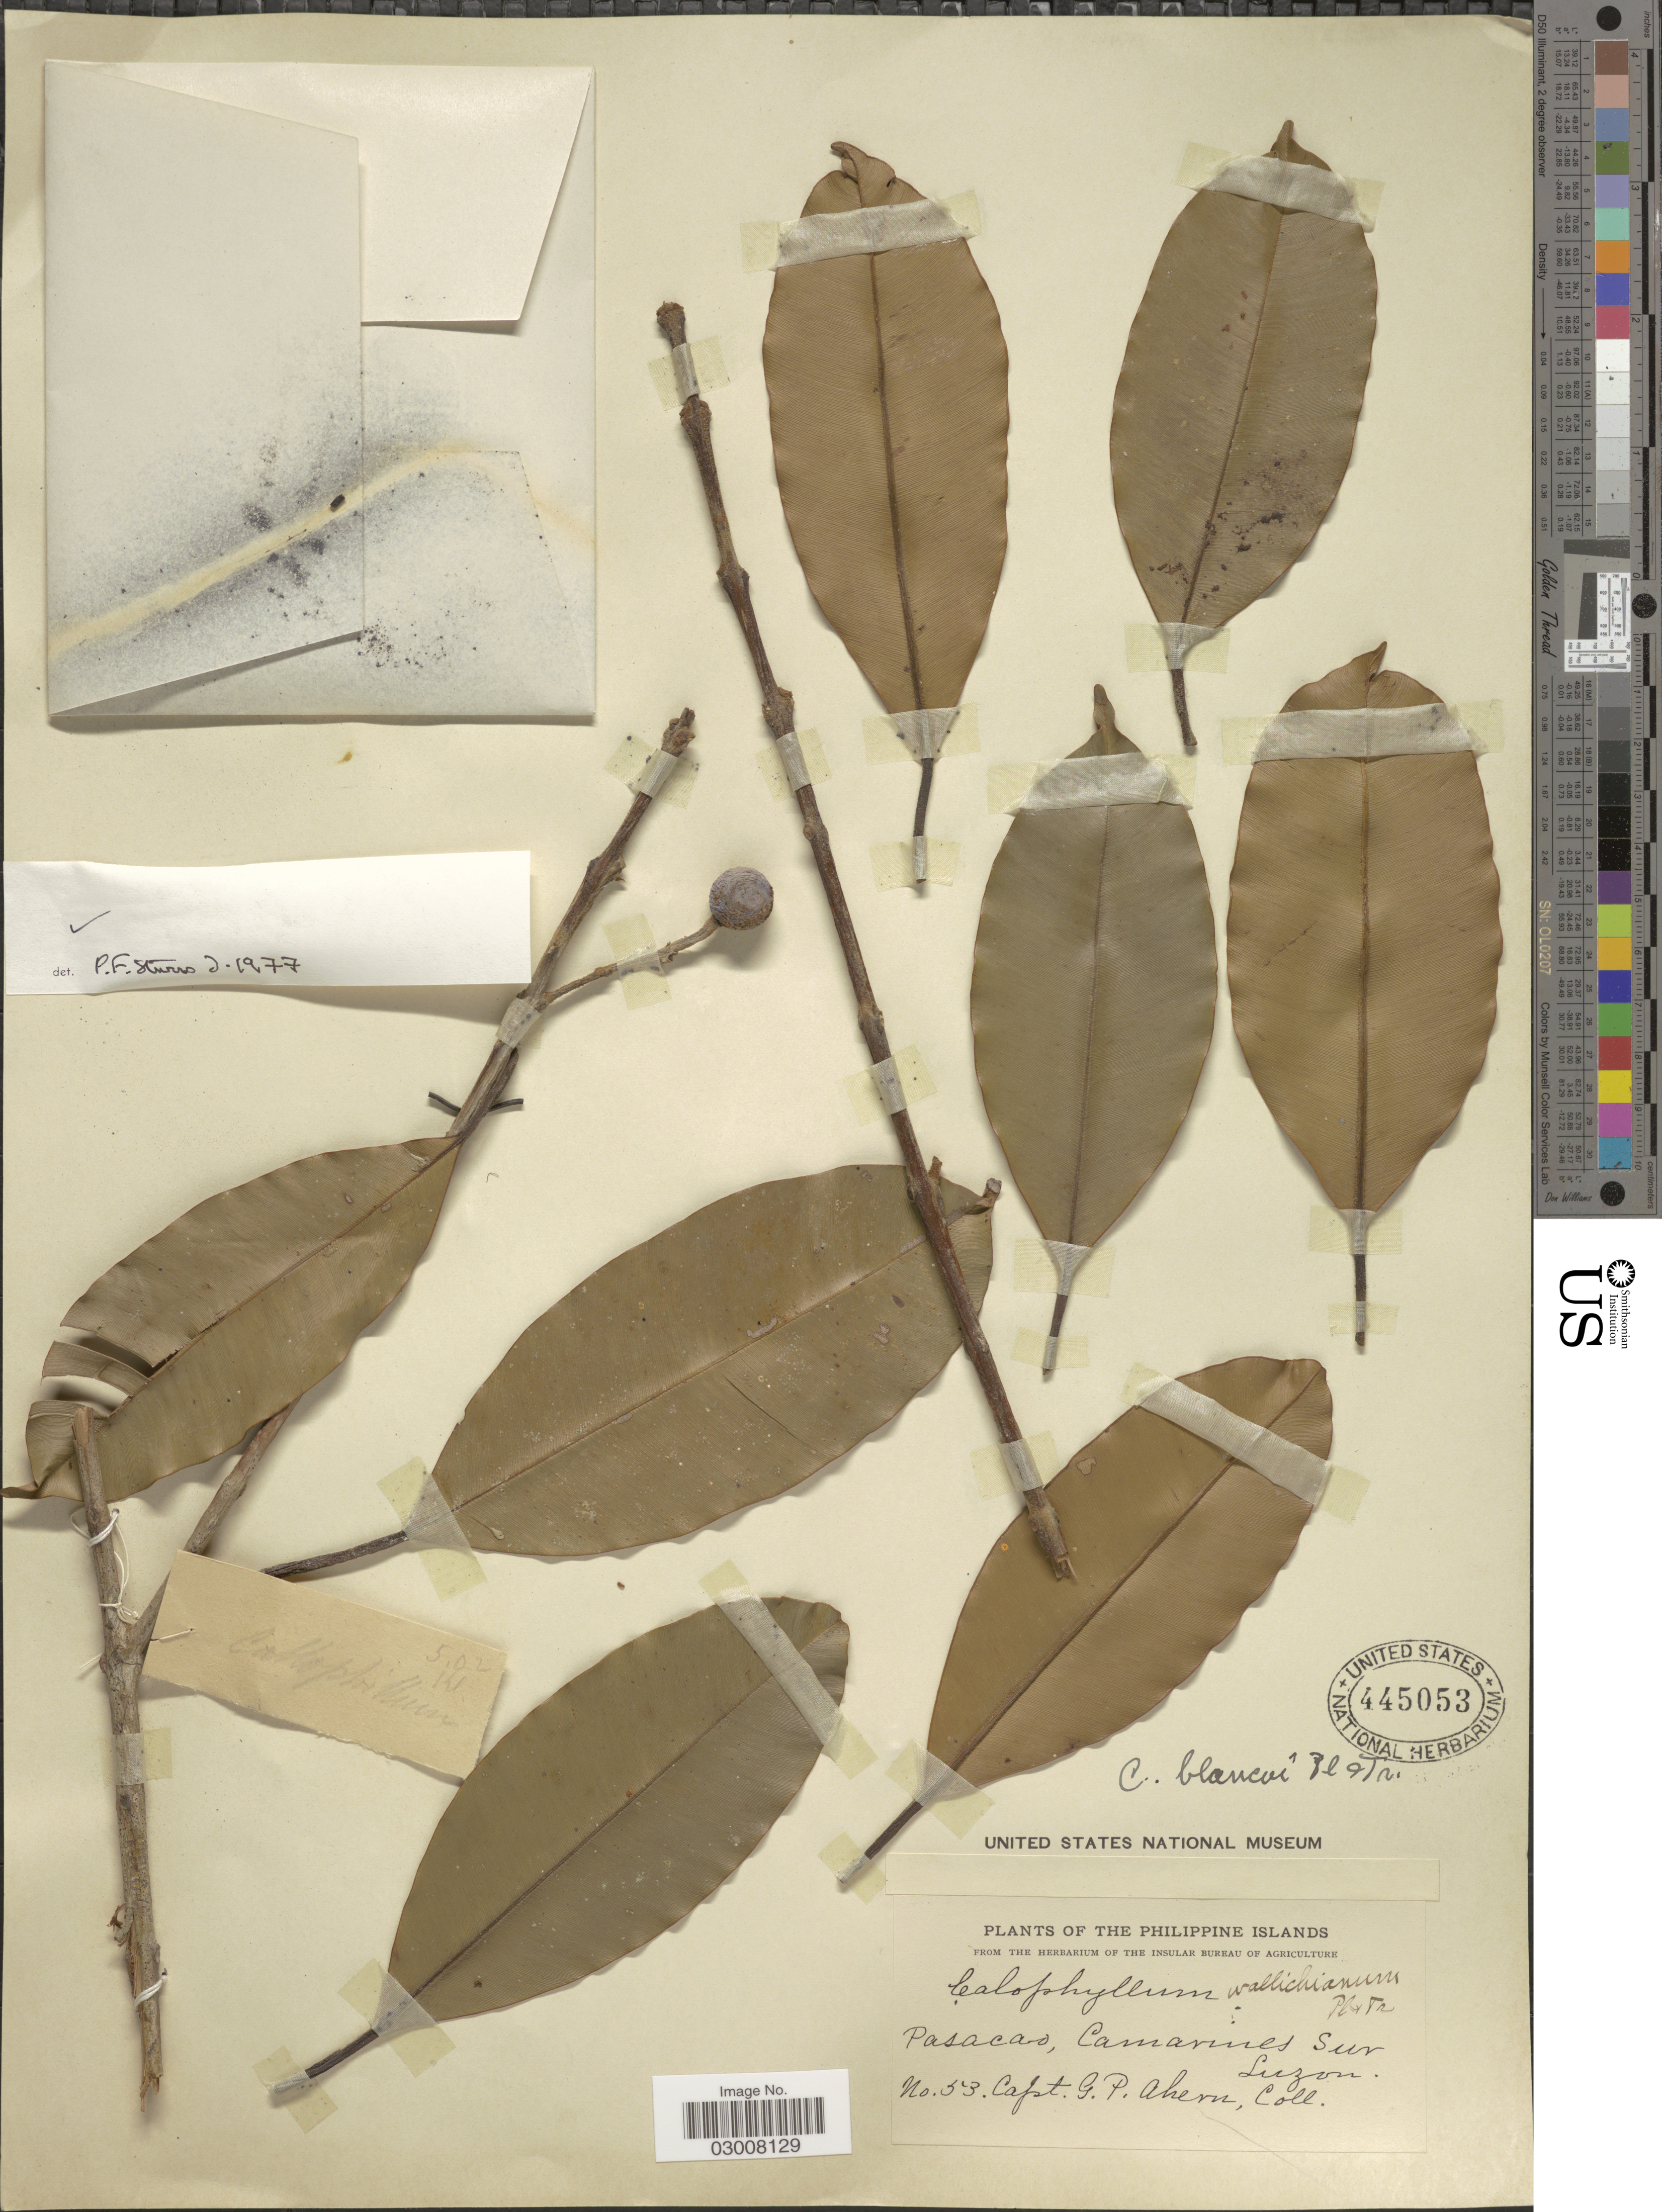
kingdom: Plantae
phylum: Tracheophyta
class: Magnoliopsida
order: Malpighiales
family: Calophyllaceae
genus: Calophyllum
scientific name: Calophyllum blancoi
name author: Planch. & Triana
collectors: G. Ahem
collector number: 53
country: Philippines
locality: Pasacao, Camarines Sur. Luzon.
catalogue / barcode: US 445053